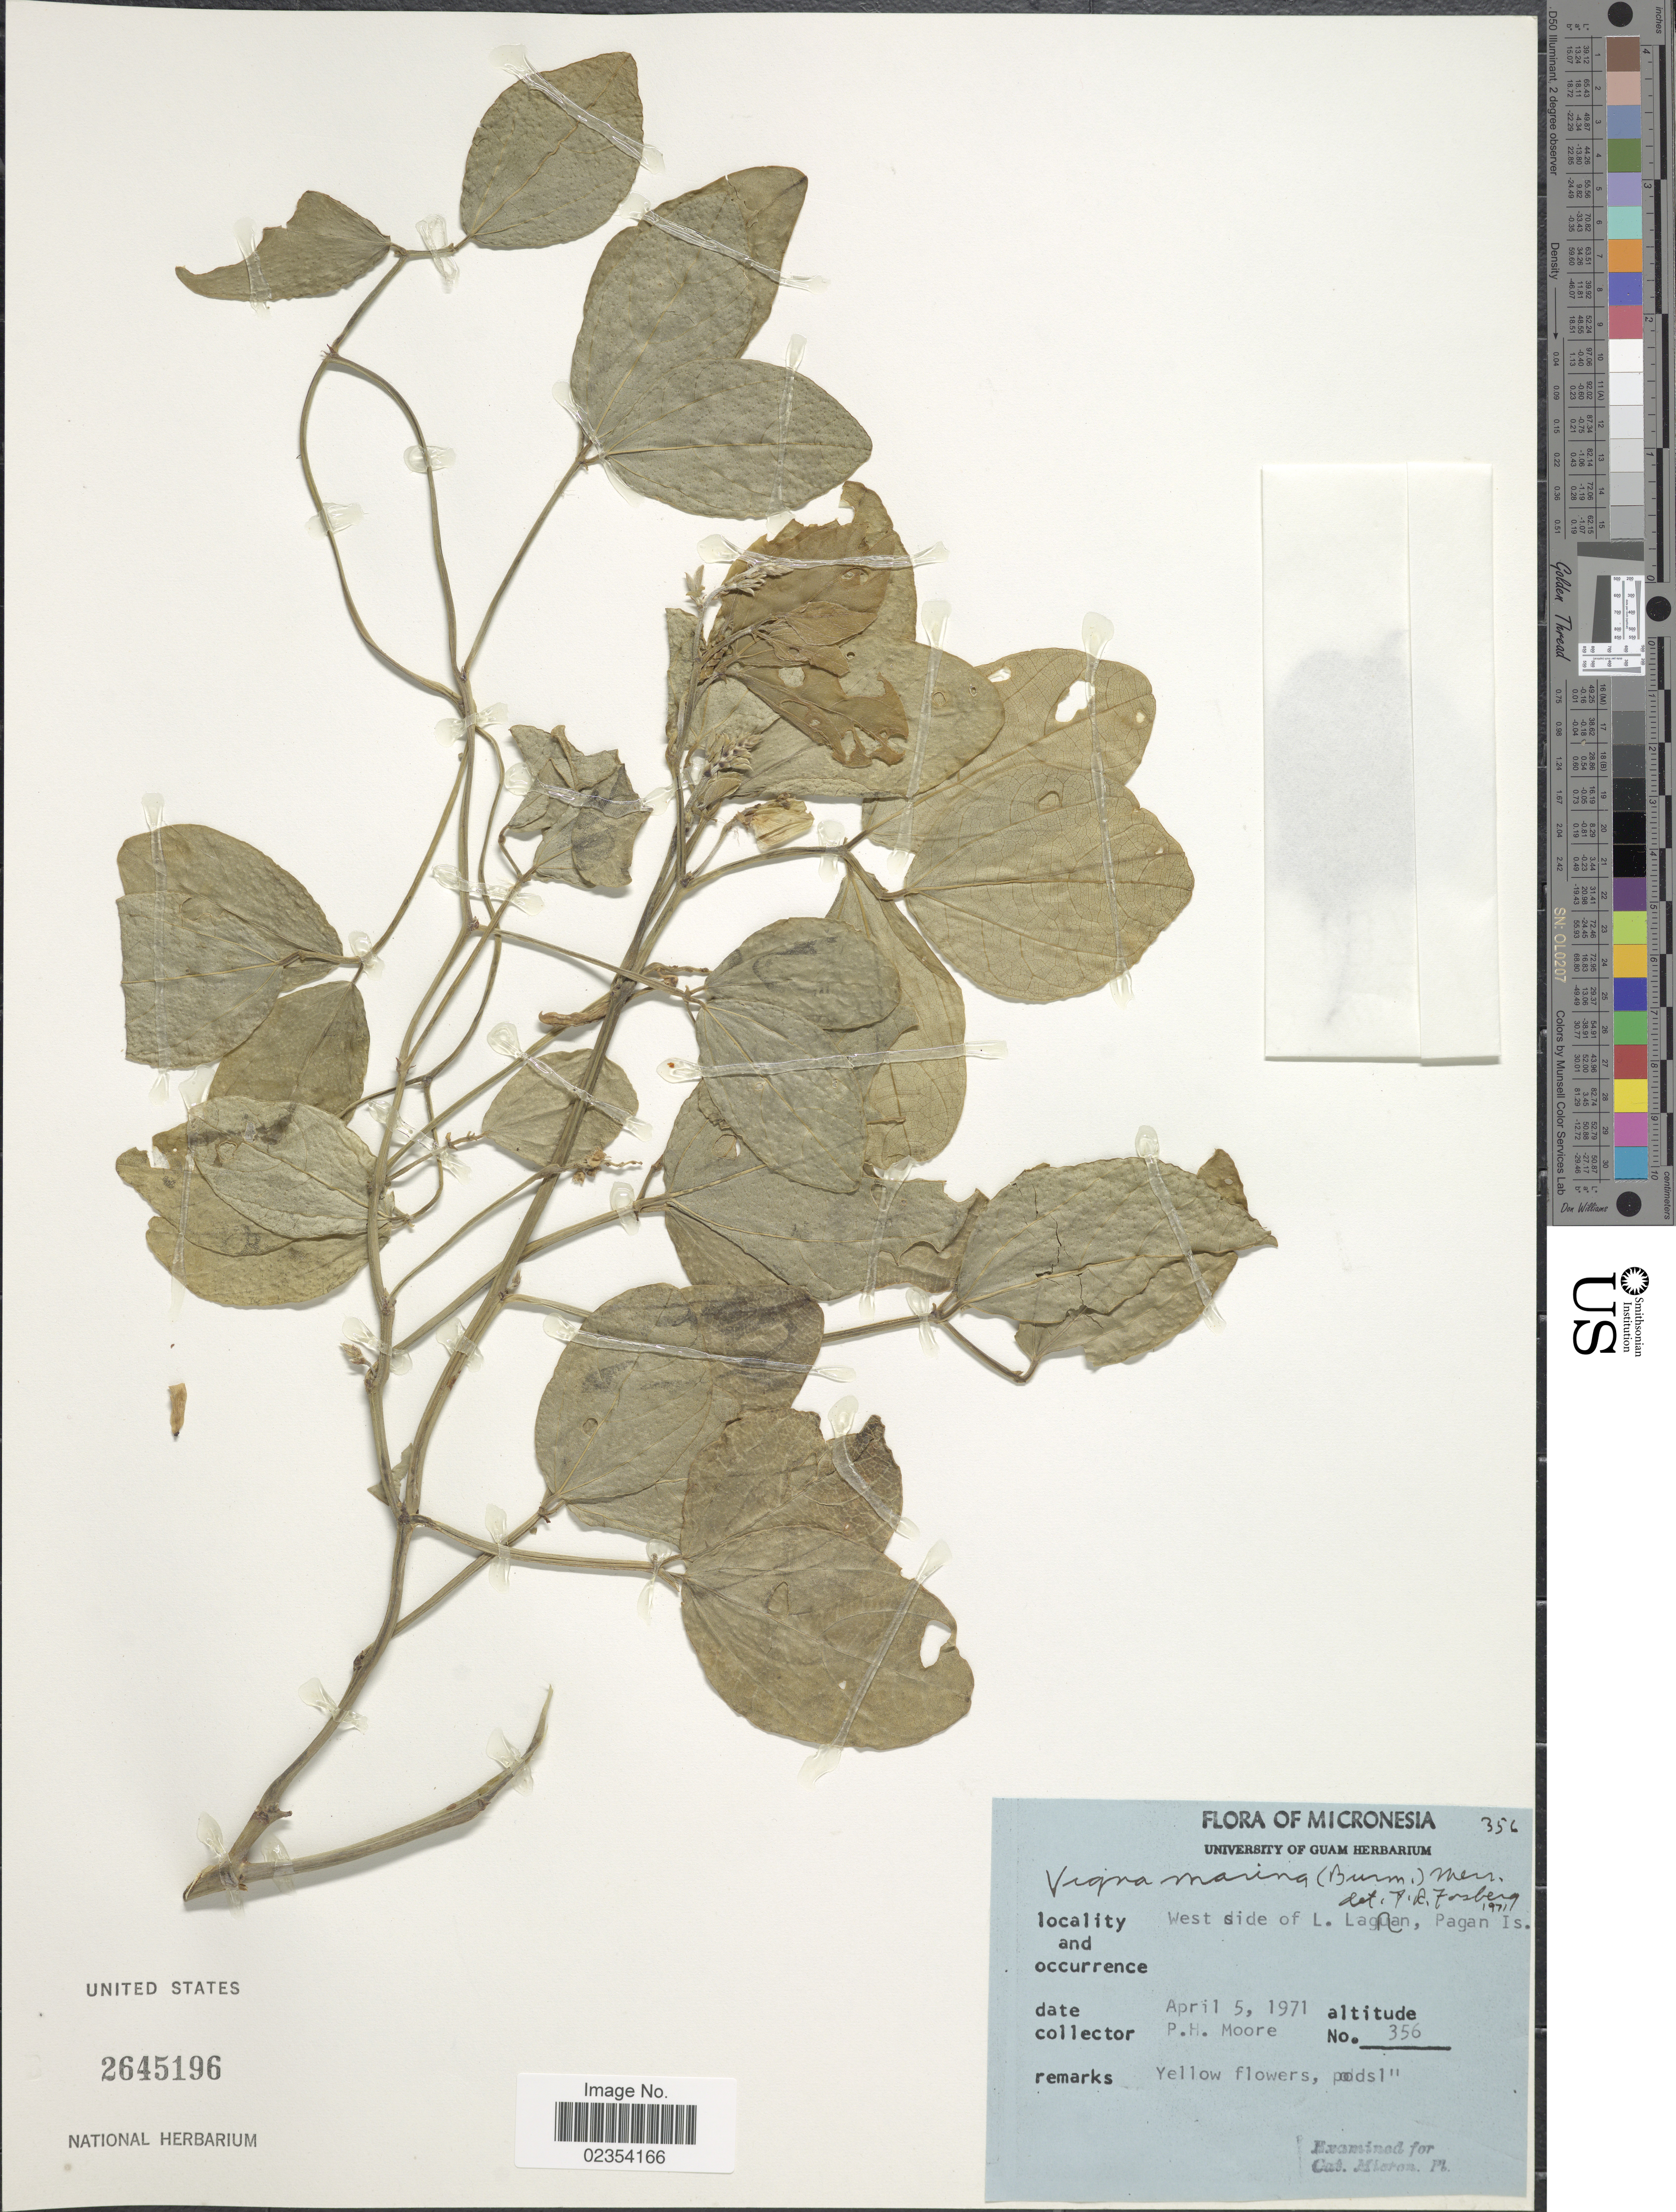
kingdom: Plantae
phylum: Tracheophyta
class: Magnoliopsida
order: Fabales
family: Fabaceae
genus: Vigna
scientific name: Vigna marina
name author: (Burm.) Merr.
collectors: P. H. Moore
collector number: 356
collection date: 1971-04-05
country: Northern Mariana Islands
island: Pagan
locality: Micronesia, West side of L. Laguna, Pagan Is.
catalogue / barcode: US 2645196